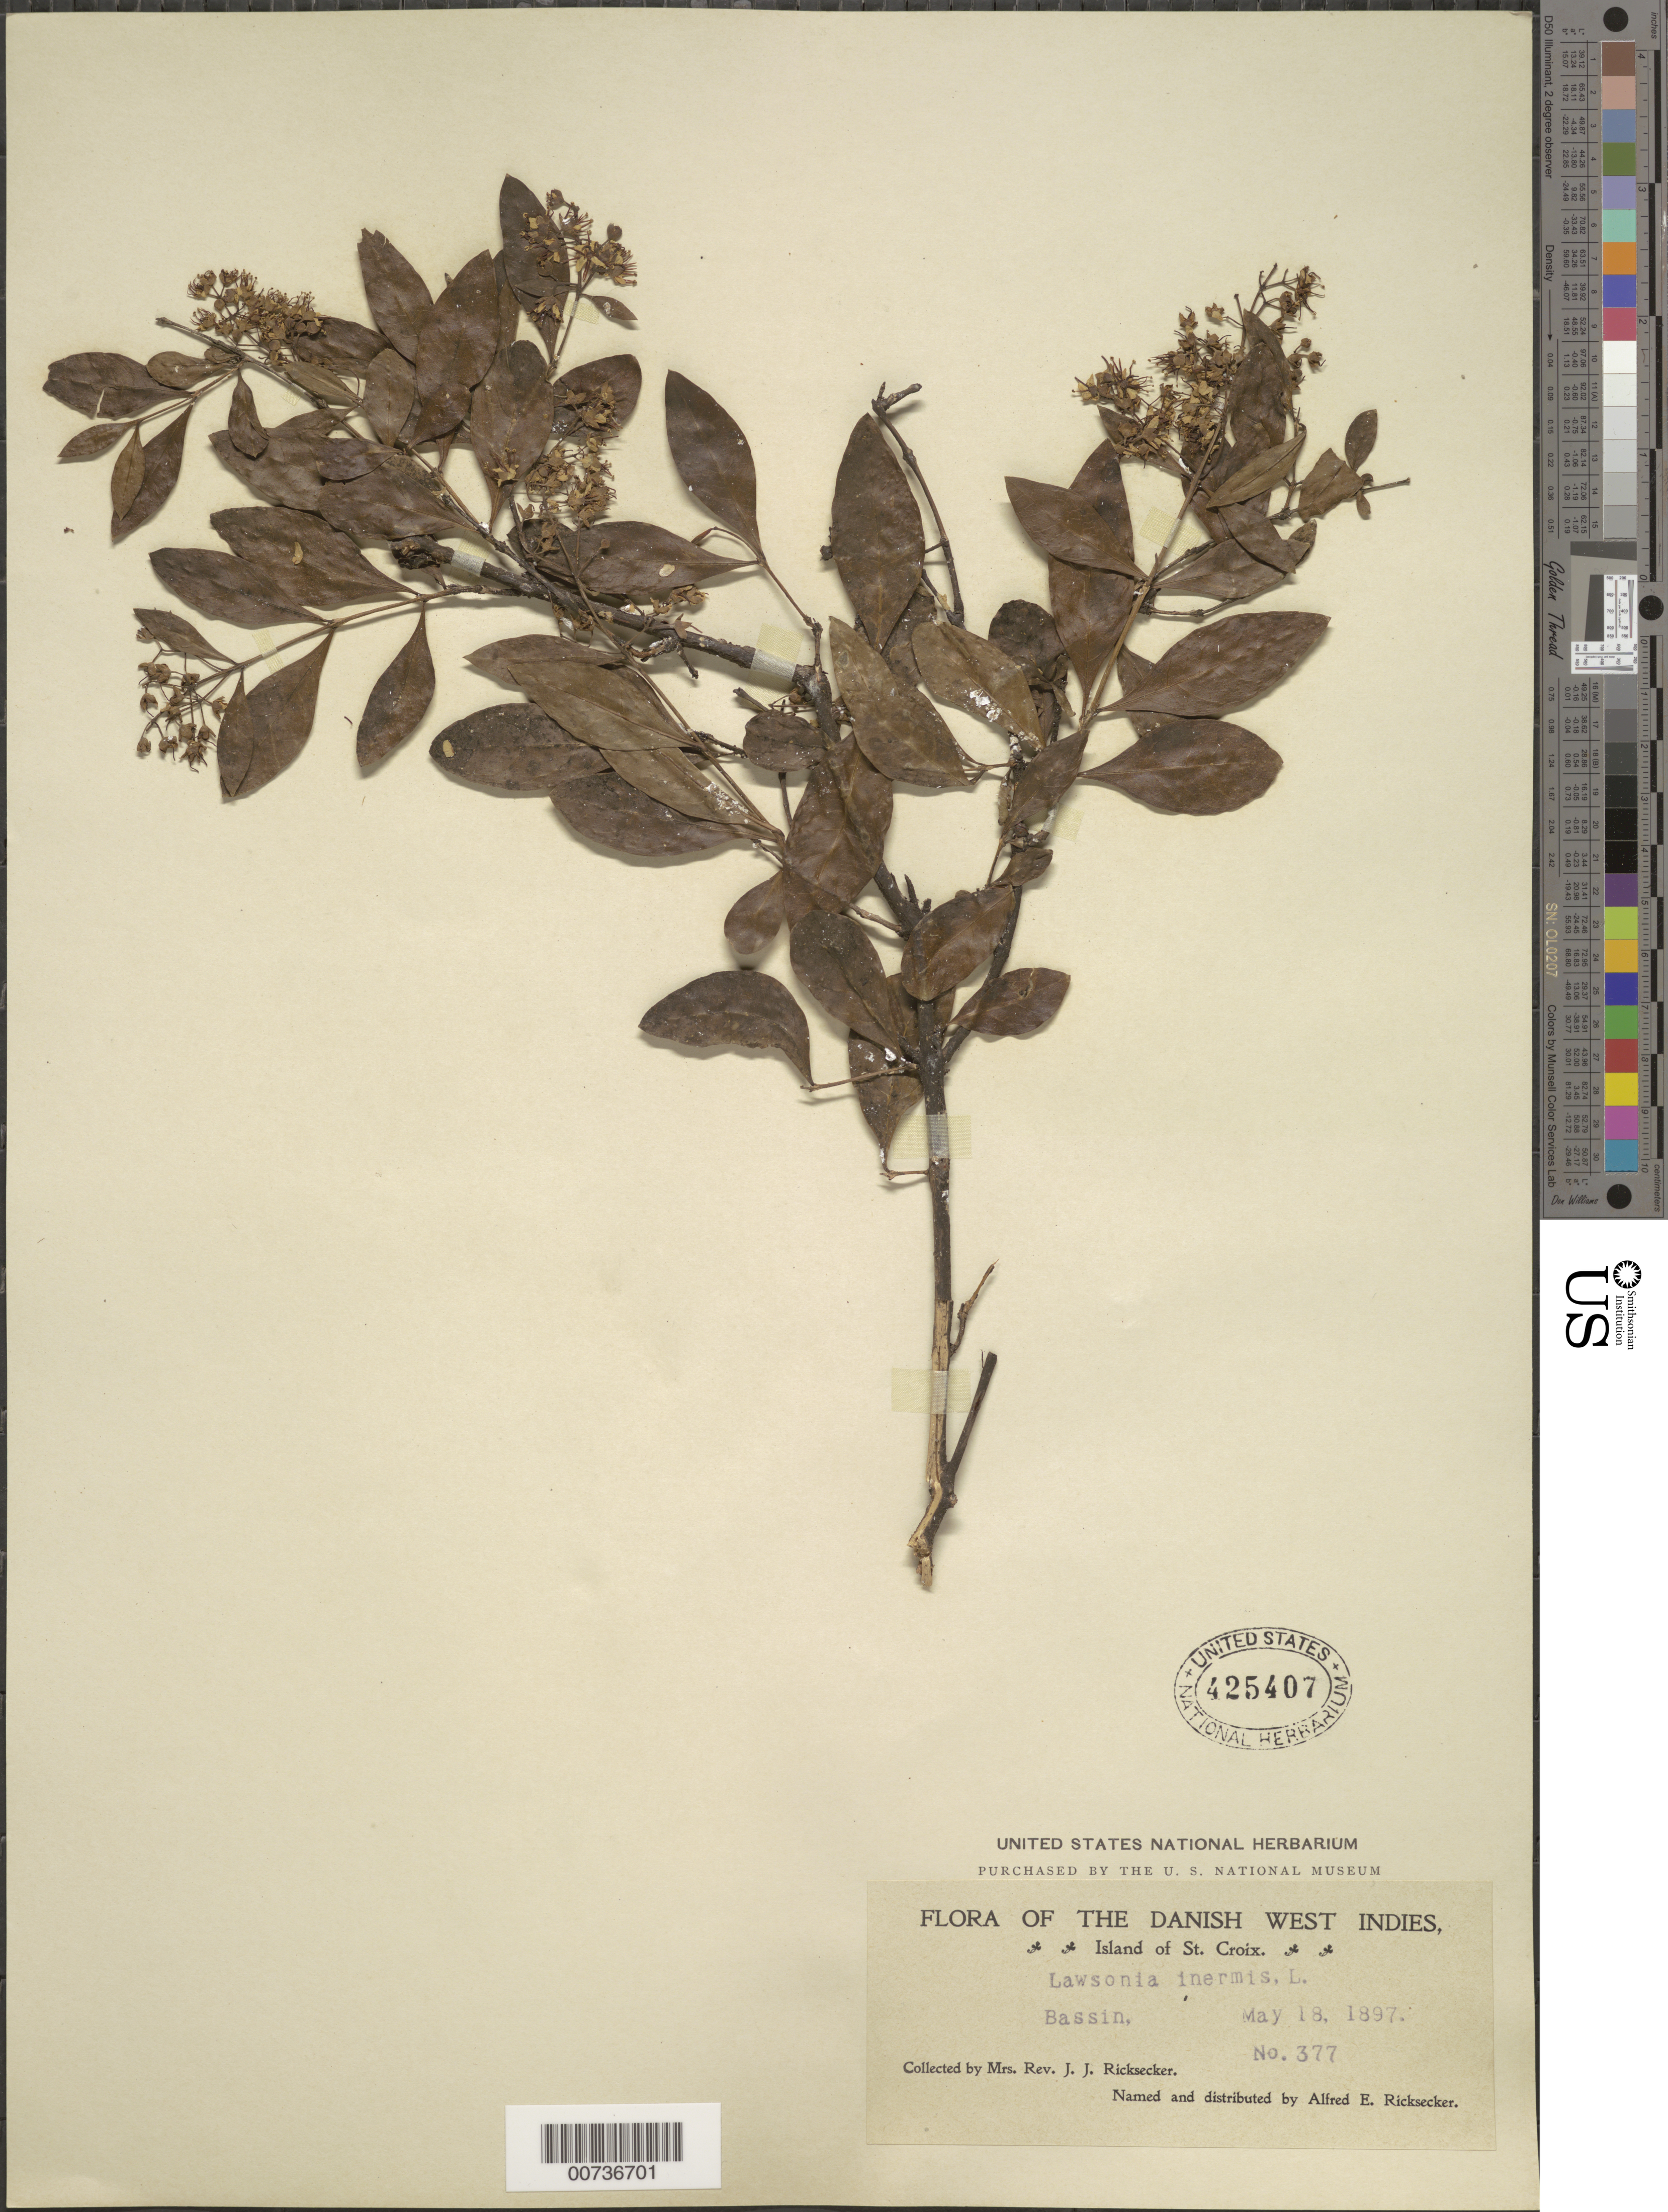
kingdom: Plantae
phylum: Tracheophyta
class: Magnoliopsida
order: Myrtales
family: Lythraceae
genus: Lawsonia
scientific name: Lawsonia inermis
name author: L.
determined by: Ricksecker, A. E.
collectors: L. A. Ricksecker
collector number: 377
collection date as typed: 18 May 1897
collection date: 1897-05-18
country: U.S. Virgin Islands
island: St. Croix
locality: Bassin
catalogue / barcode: US 425407